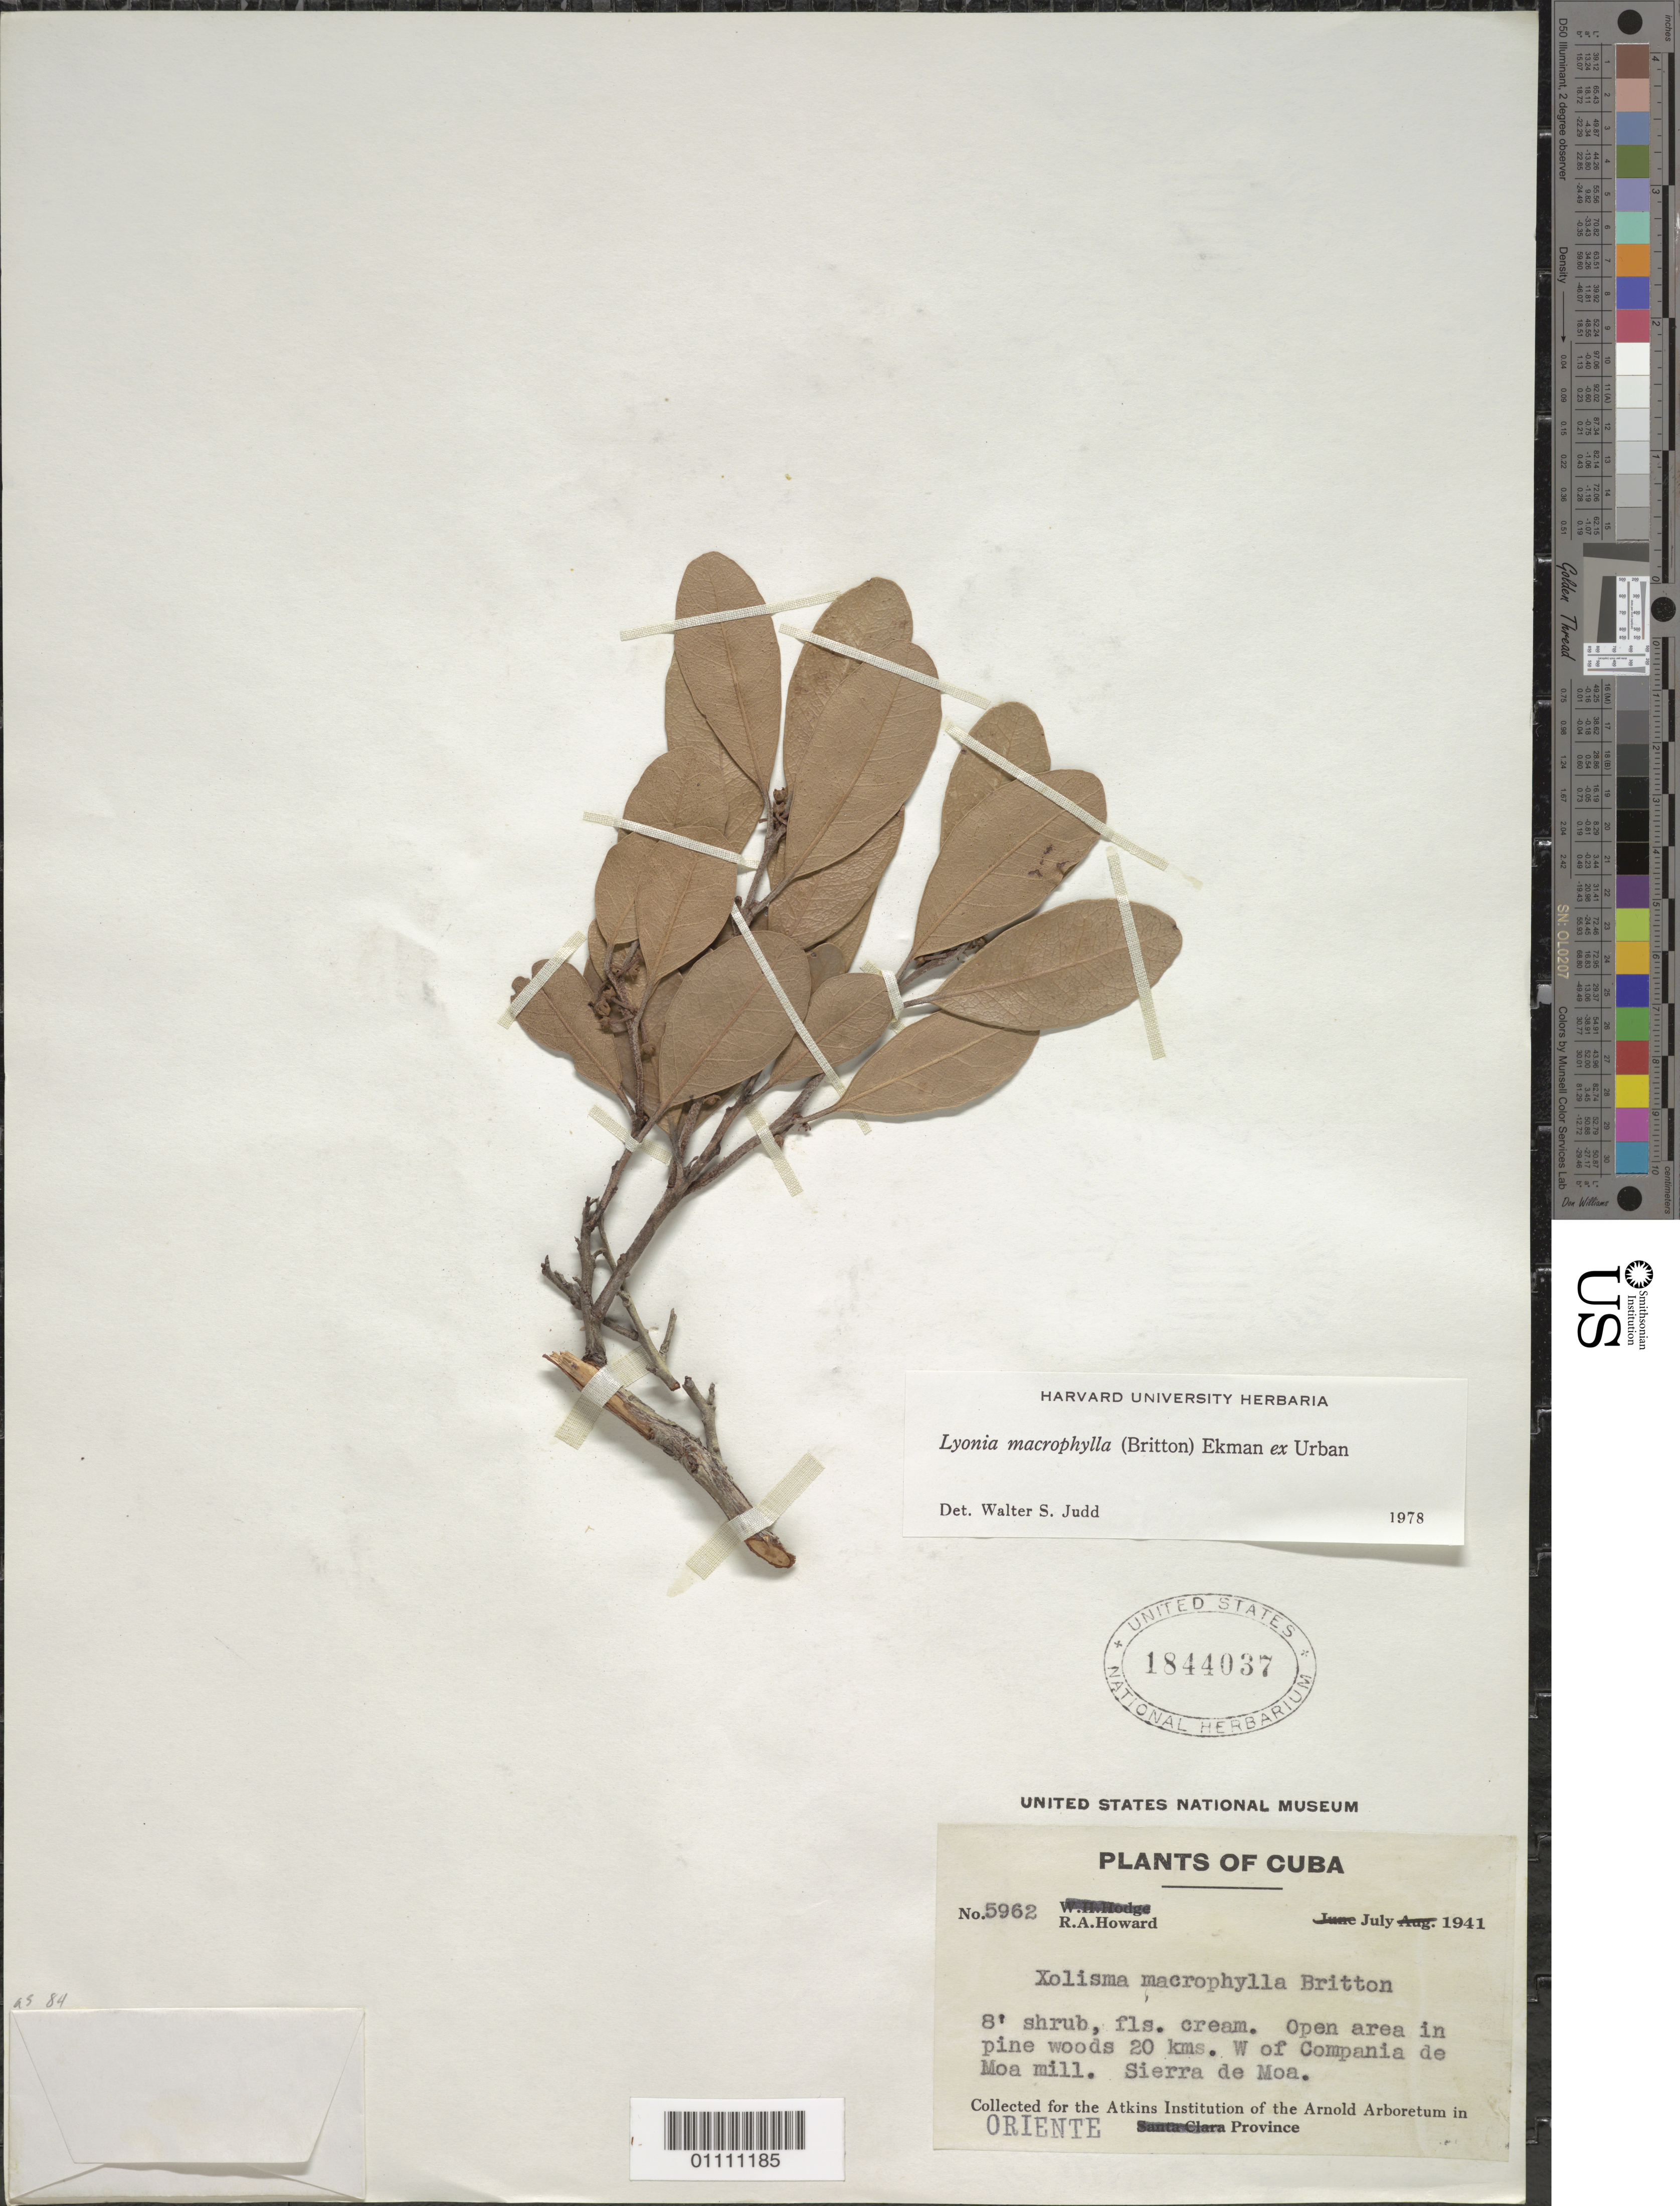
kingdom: Plantae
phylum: Tracheophyta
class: Magnoliopsida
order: Ericales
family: Ericaceae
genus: Lyonia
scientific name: Lyonia macrophylla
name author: (Britton) Ekman ex Urb.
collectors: R. A. Howard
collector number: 5962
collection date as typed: Jul 1941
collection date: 1941-07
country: Cuba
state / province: Holguín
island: Cuba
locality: Open area in pine woods 20 km W of Compania de Moa mill Sierra de Moa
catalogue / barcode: US 1844037